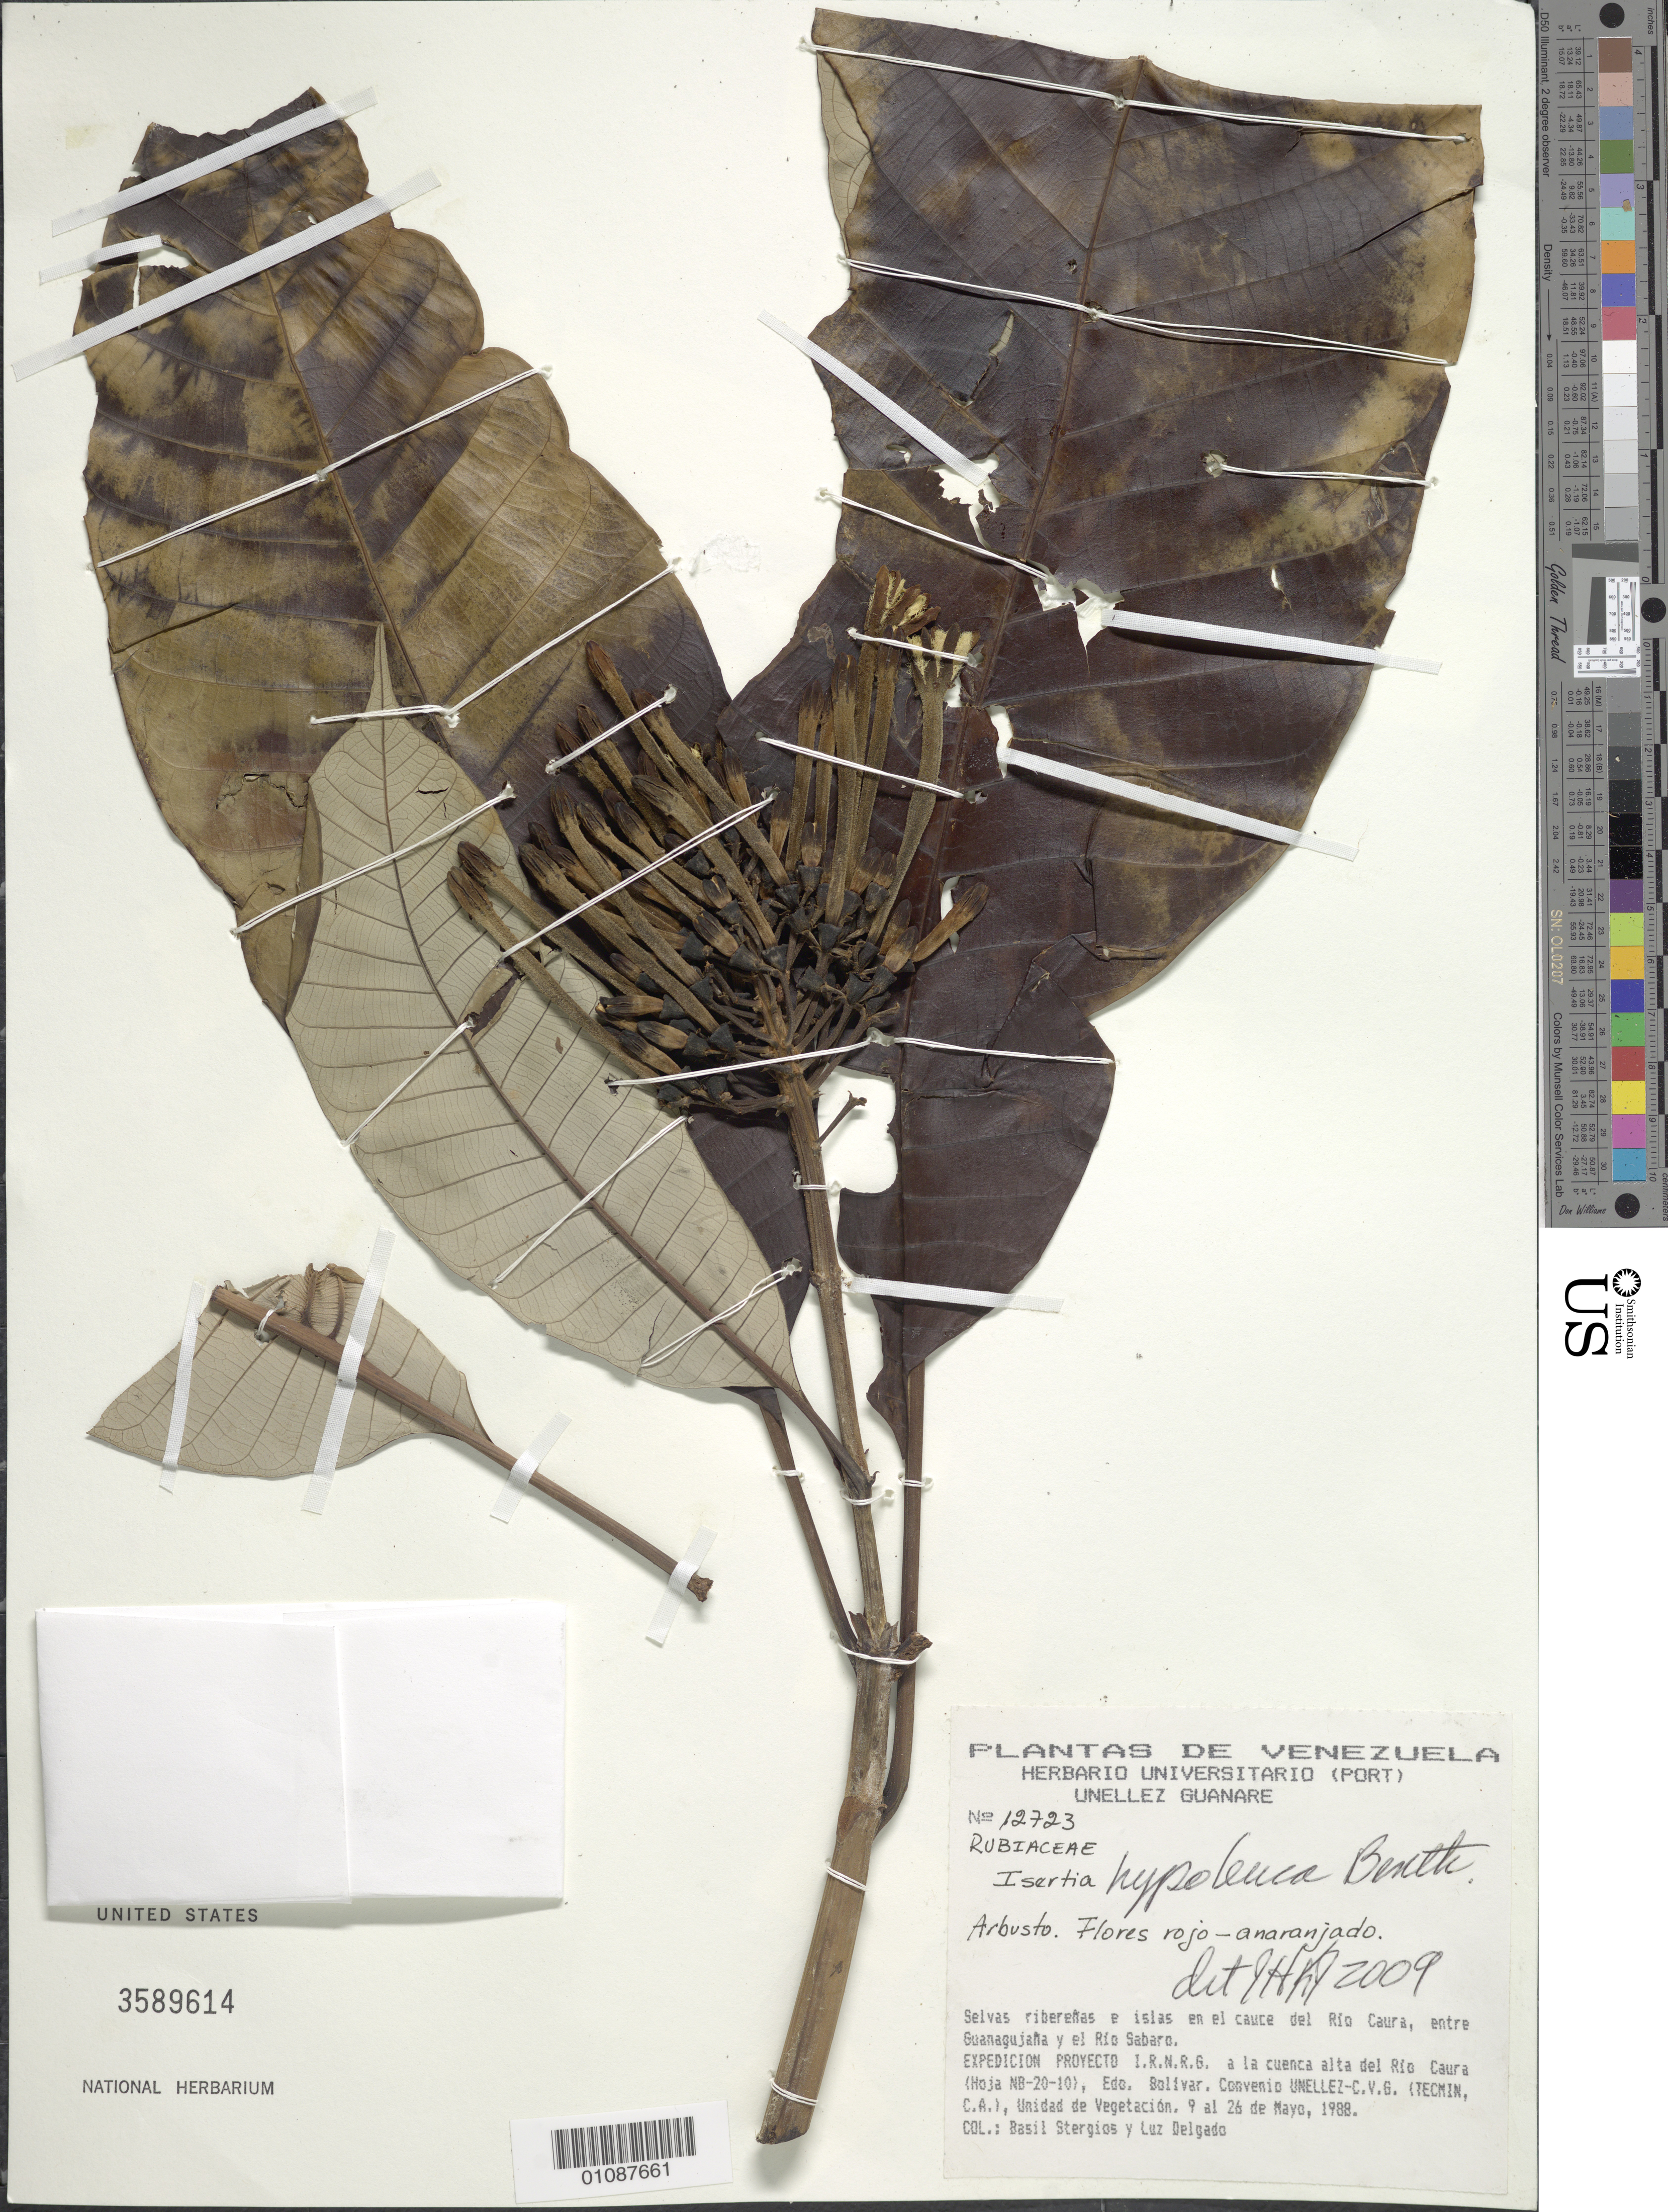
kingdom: Plantae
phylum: Tracheophyta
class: Magnoliopsida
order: Gentianales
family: Rubiaceae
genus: Isertia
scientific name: Isertia hypoleuca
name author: Benth.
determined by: Kirkbride, J. H.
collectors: B. G. Stergios & L. Delgado V.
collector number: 12723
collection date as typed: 9-May-88 to 26-May-88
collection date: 1988-05-09/1988-05-26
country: Venezuela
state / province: Bolívar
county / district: Sucre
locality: Río Caura, between Guanaqujaña and Río Sabaro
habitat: Selvas riberenas e islas en el cauce del río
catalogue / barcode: US 3589614